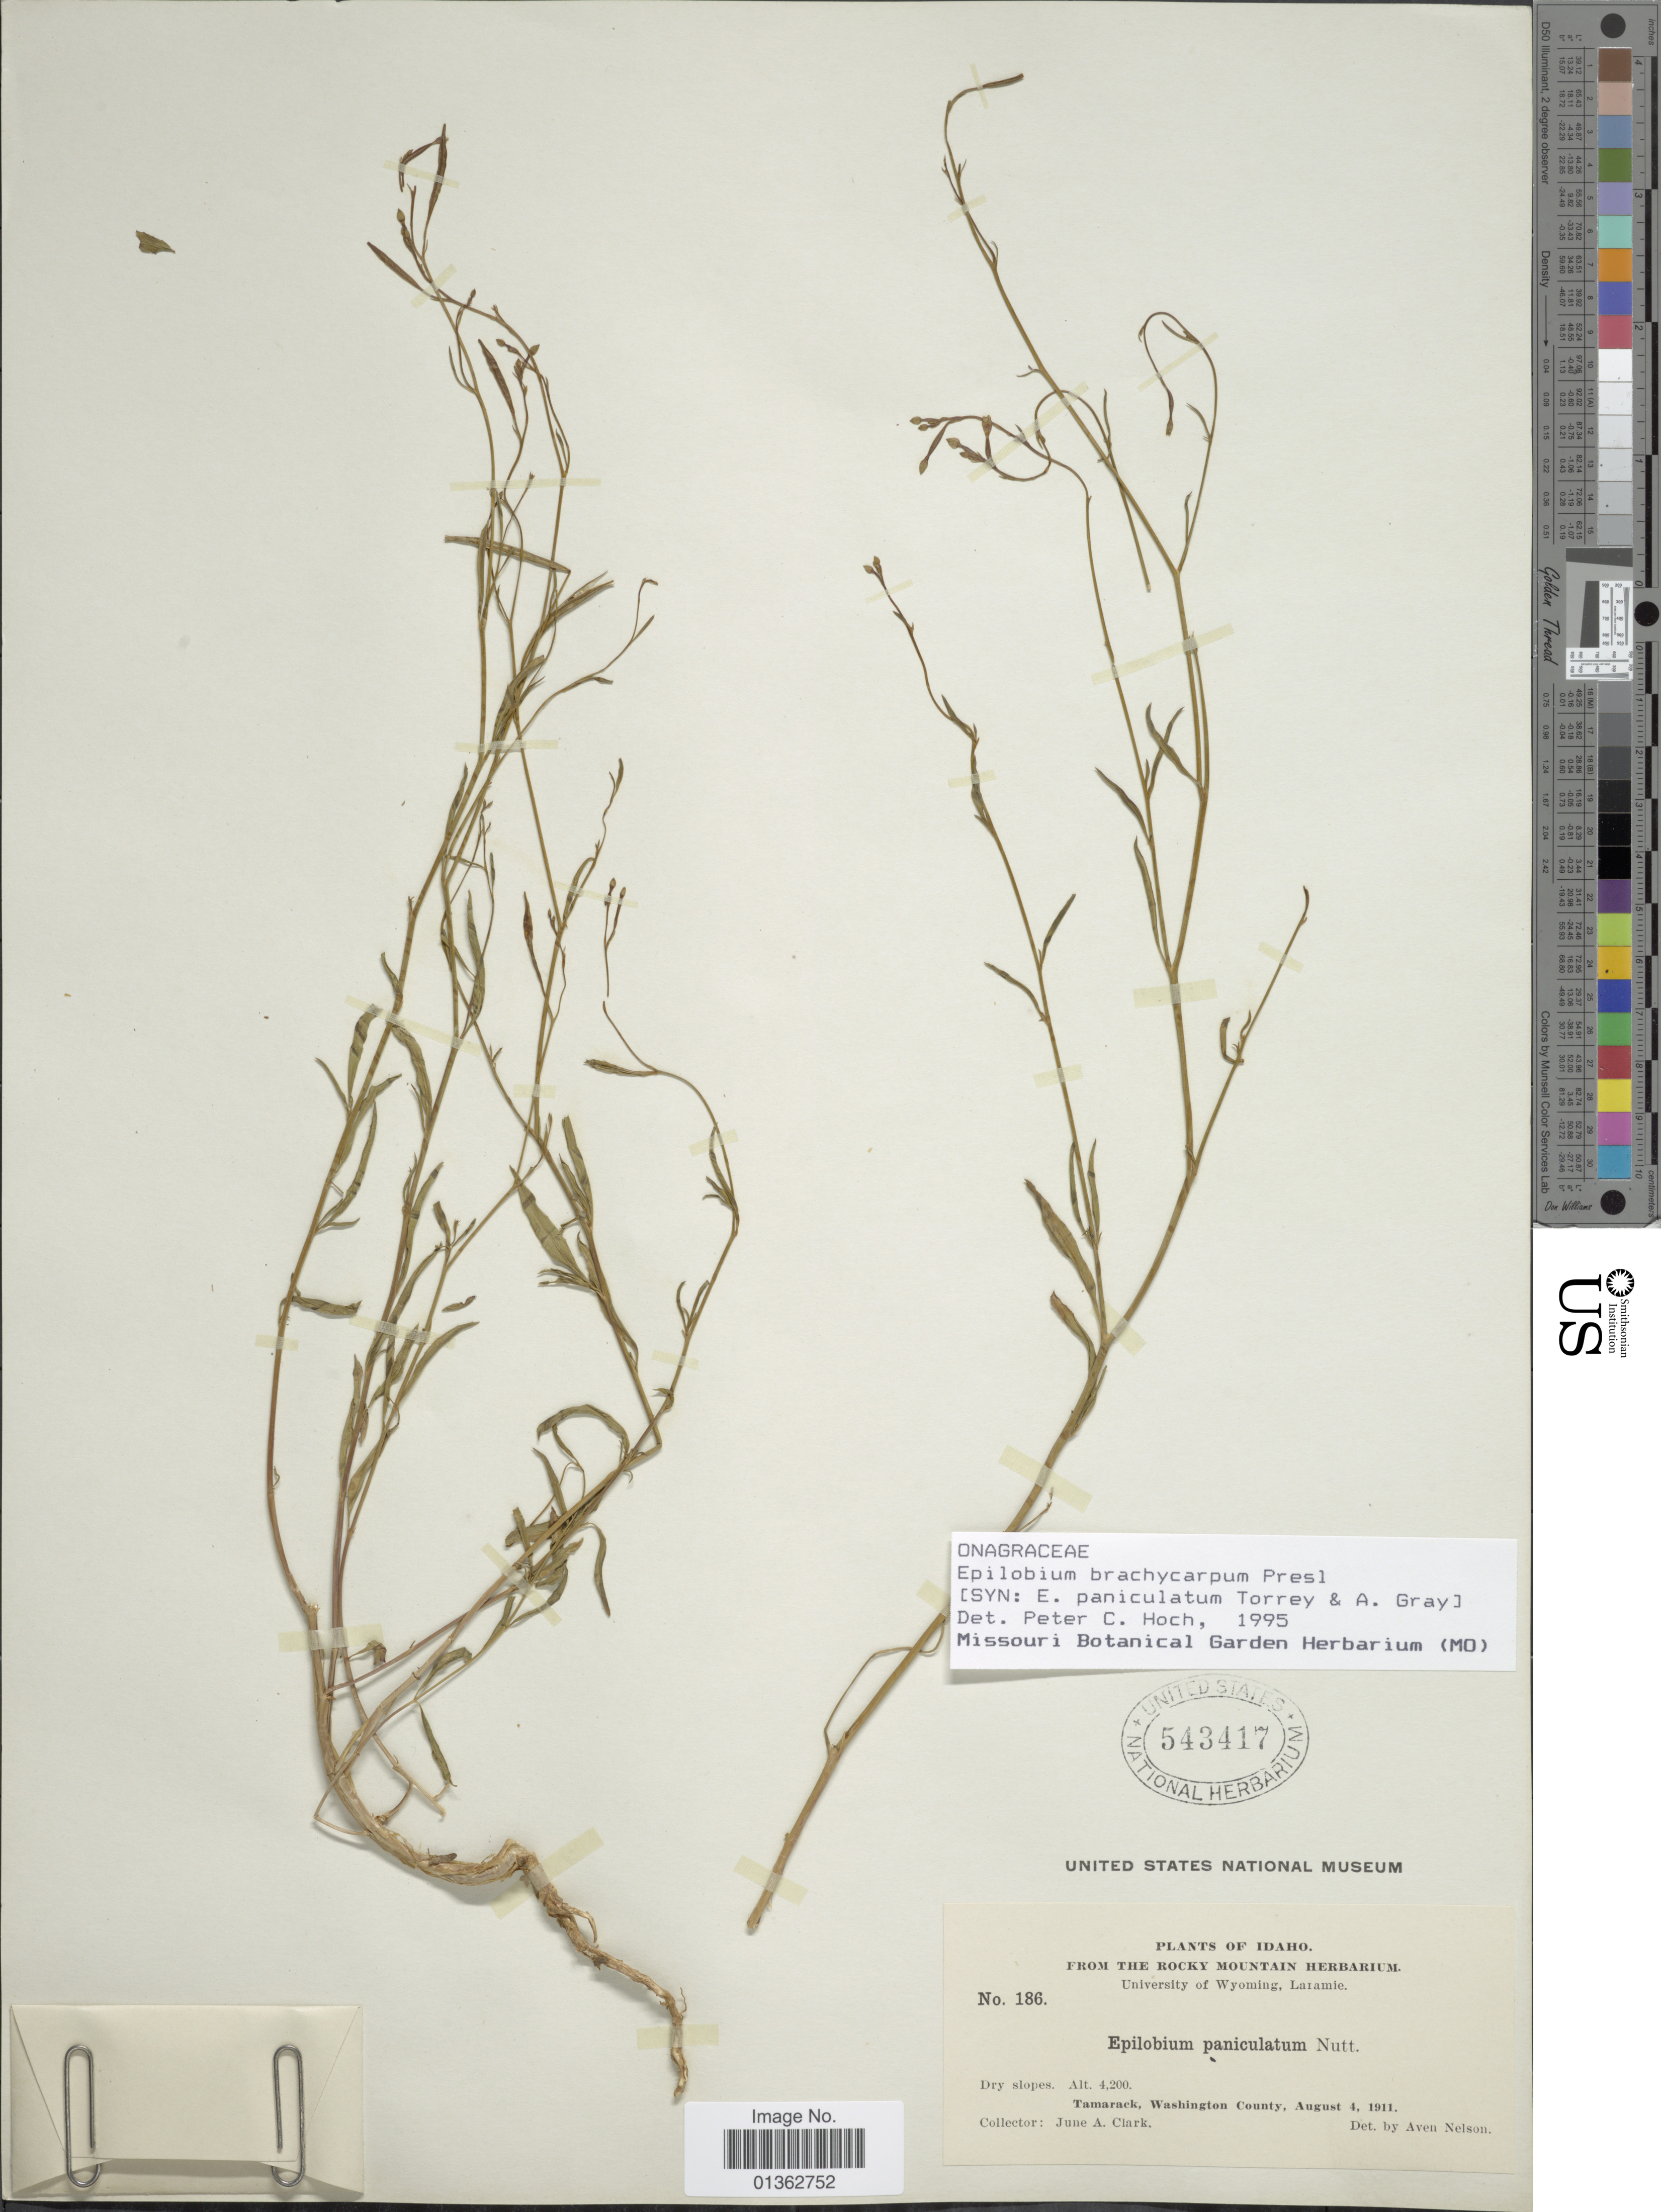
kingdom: Plantae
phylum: Tracheophyta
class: Magnoliopsida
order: Myrtales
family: Onagraceae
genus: Epilobium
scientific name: Epilobium brachycarpum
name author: C. Presl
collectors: J. A. Clark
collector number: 186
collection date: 1911-08-04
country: United States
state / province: Idaho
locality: Tamarack, Washington County.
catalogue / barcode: US 543417